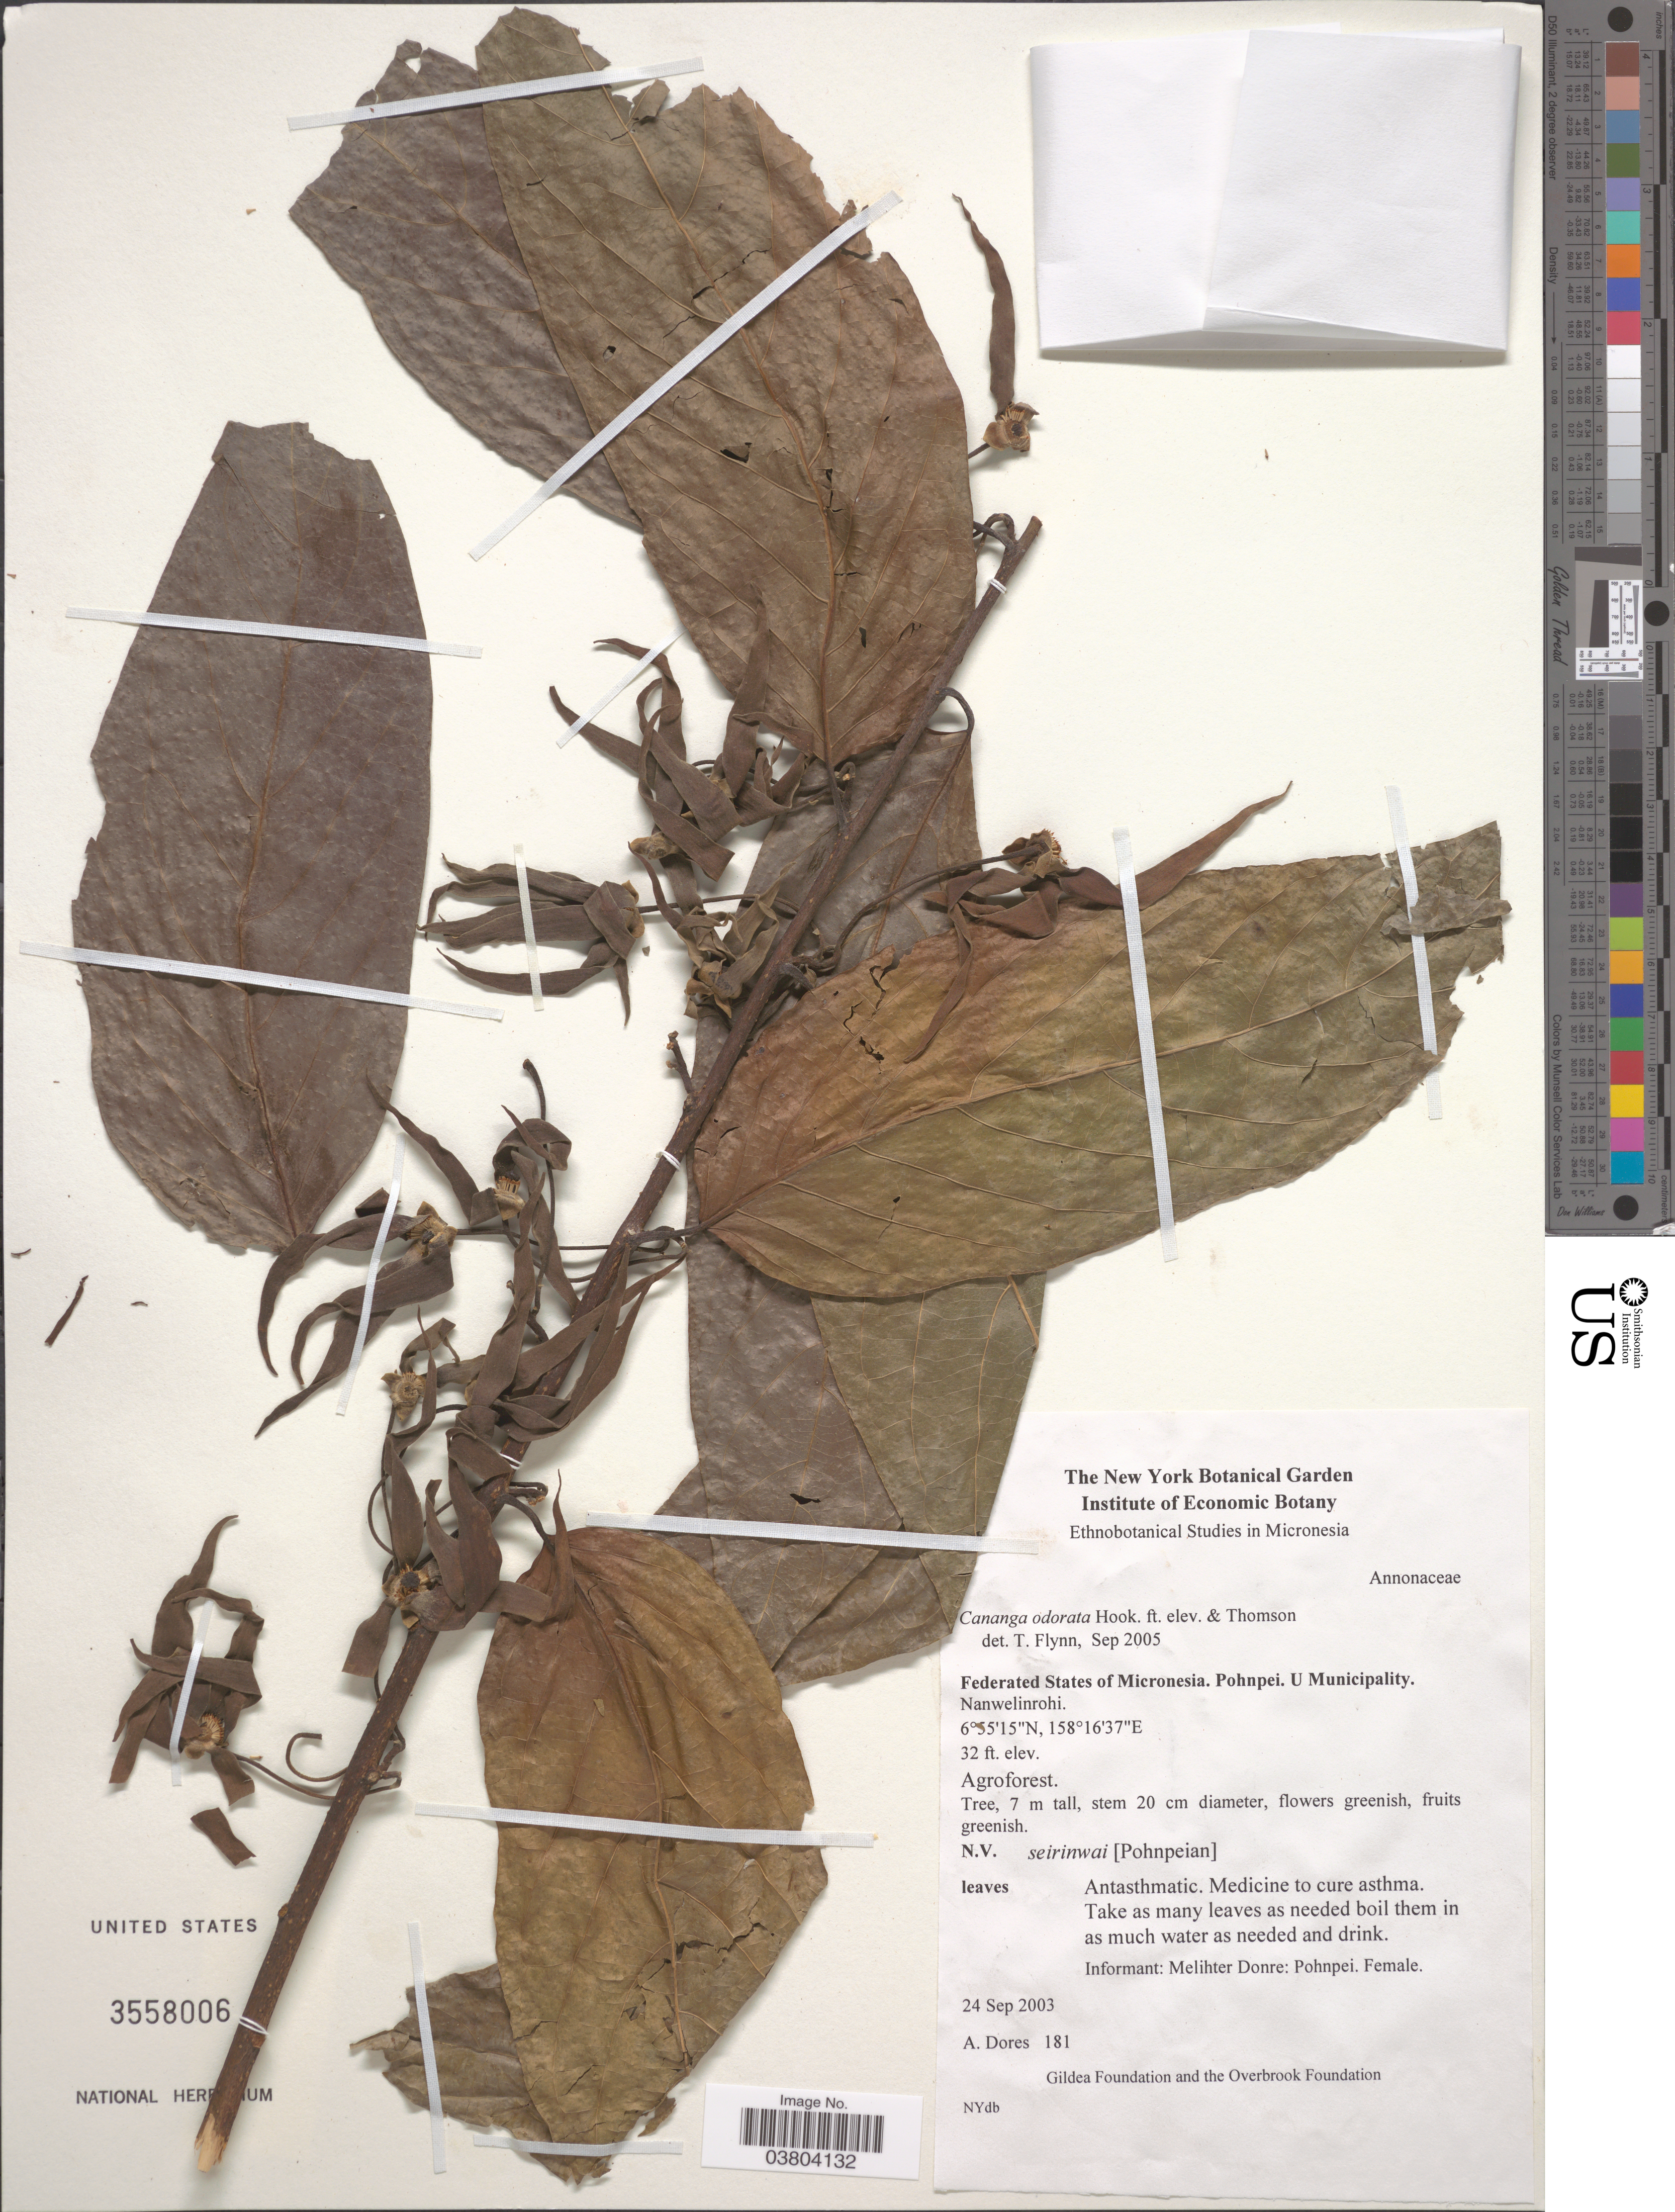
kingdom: Plantae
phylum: Tracheophyta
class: Magnoliopsida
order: Magnoliales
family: Annonaceae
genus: Cananga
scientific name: Cananga odorata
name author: (Lam.) Hook. f. & Thomson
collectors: A. Dores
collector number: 181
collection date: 2003-09-24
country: Micronesia, Federated States of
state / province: Pohnpei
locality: U Municipality. Nanwelinrohi.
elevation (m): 10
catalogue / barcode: US 3558006